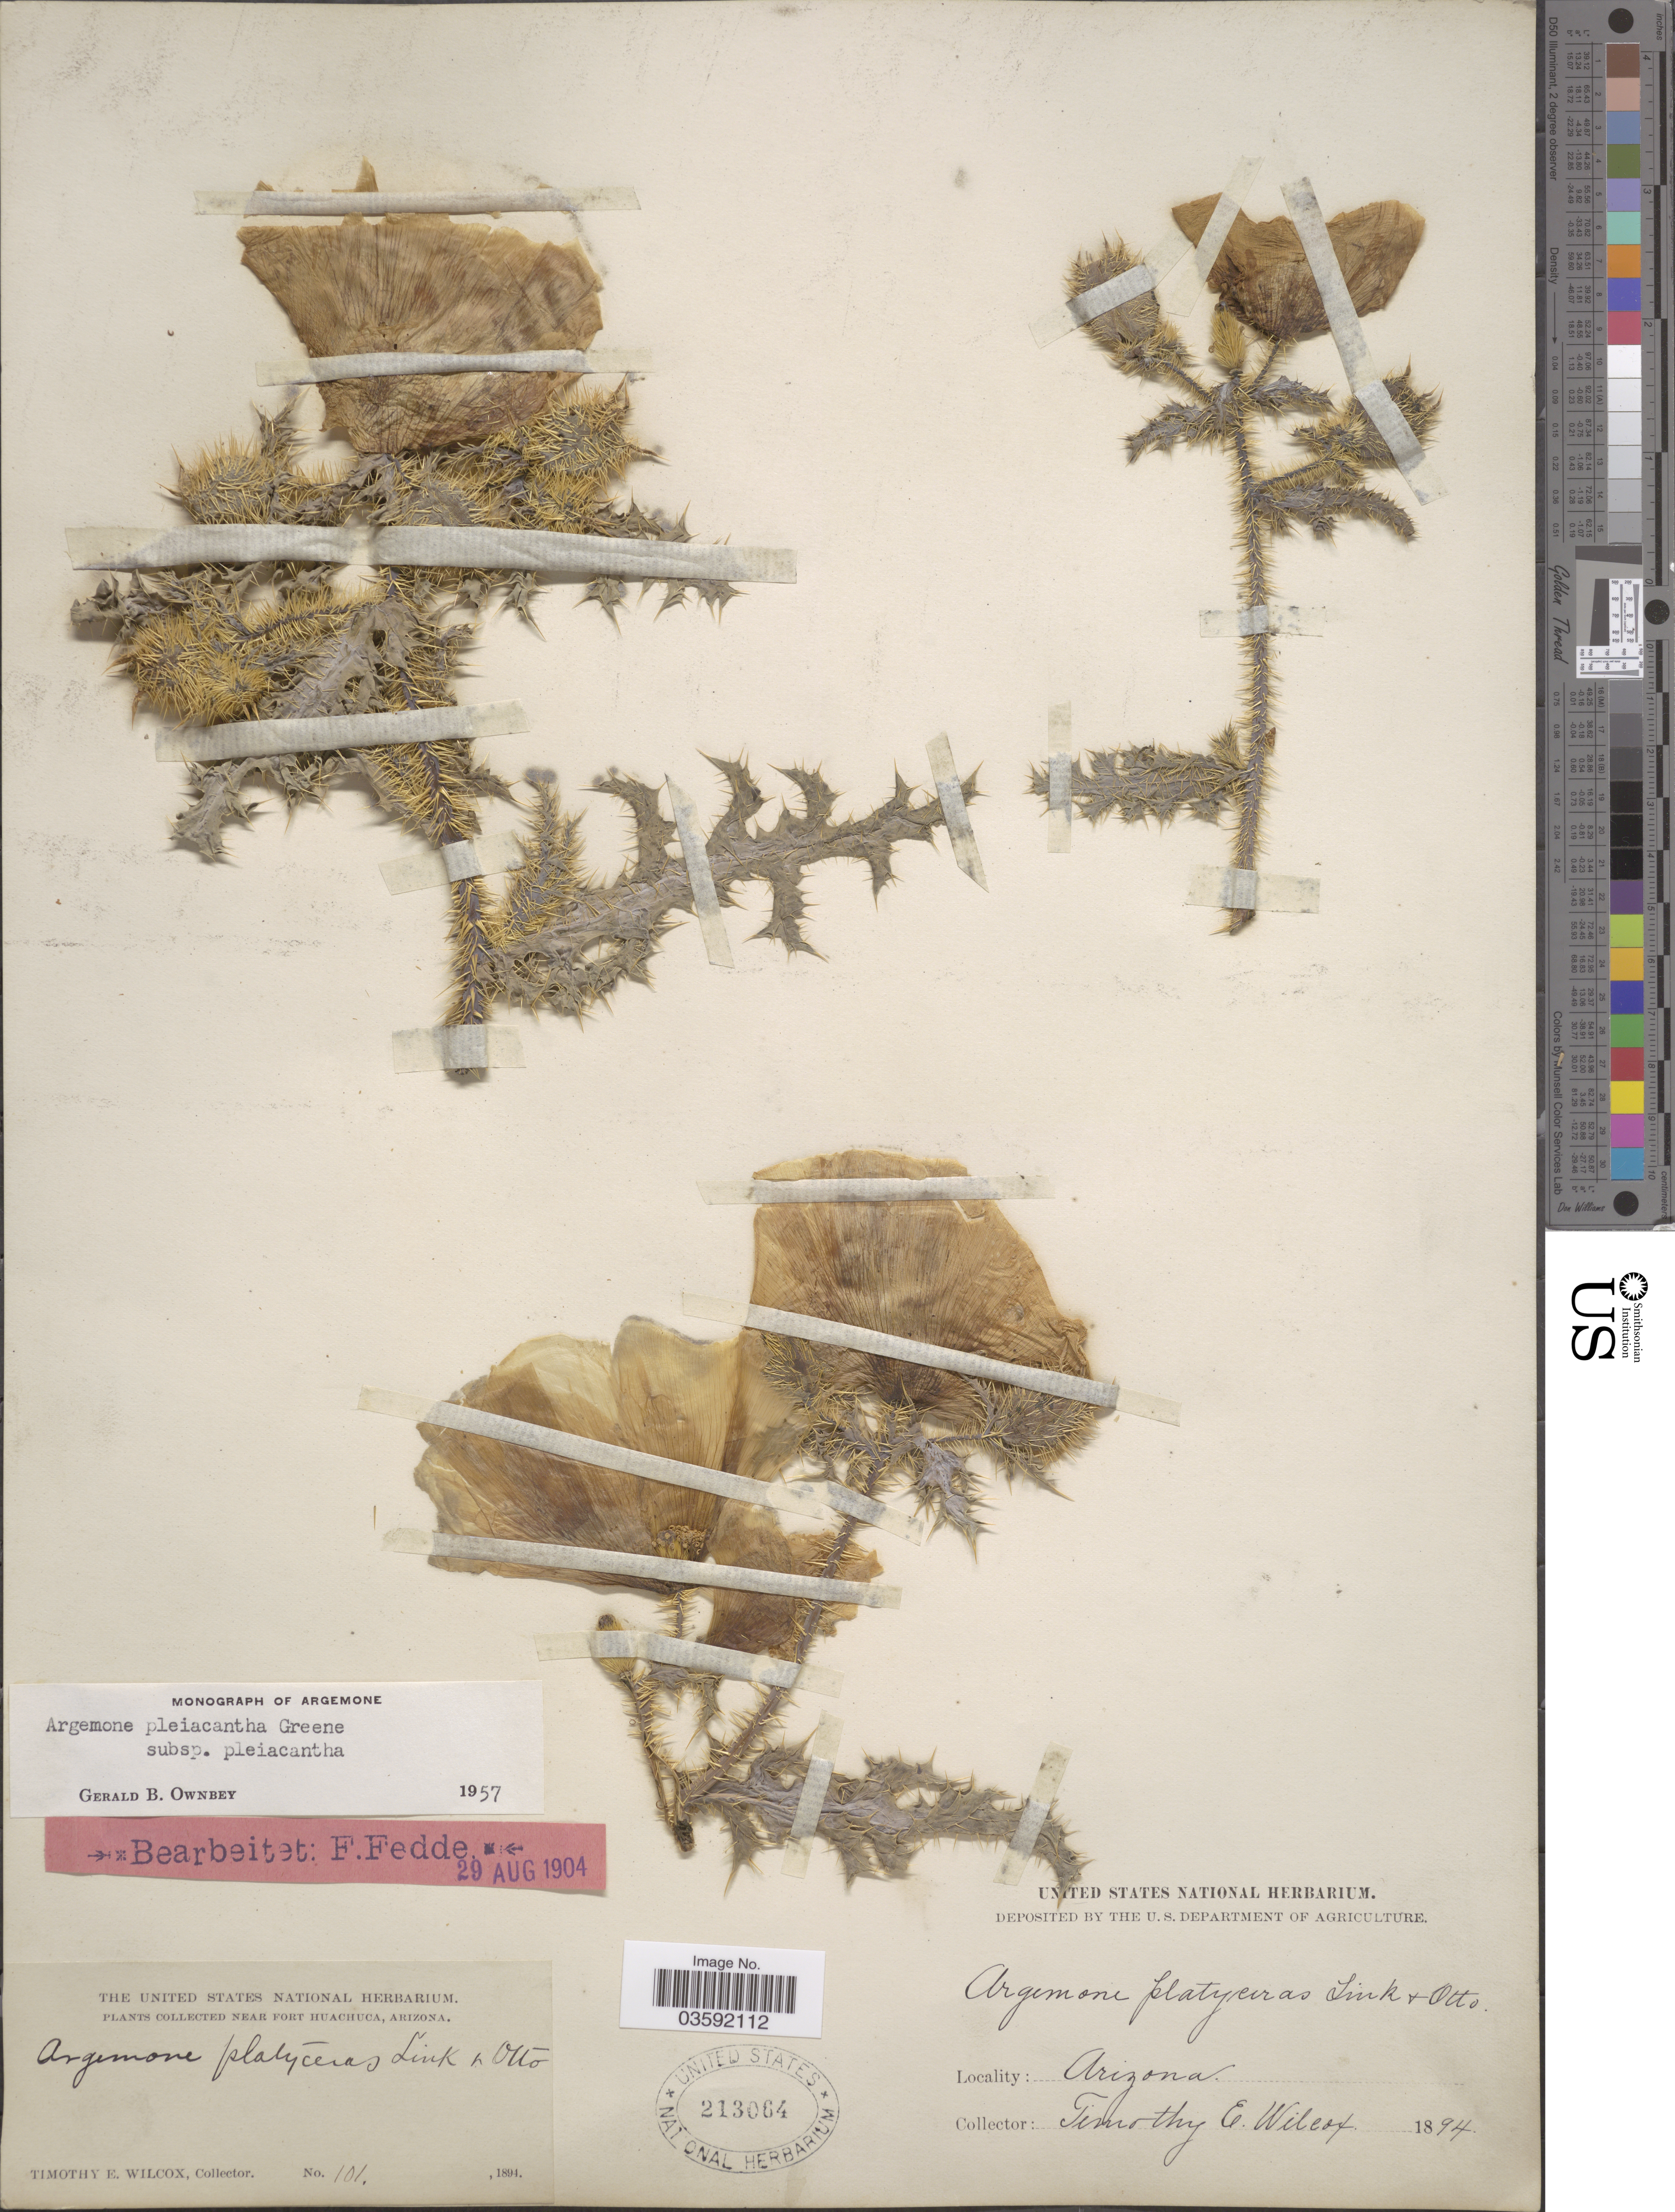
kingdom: Plantae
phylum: Tracheophyta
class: Magnoliopsida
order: Ranunculales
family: Papaveraceae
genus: Argemone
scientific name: Argemone pleiacantha subsp. pleiacantha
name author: Greene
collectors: T. E. Wilcox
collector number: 101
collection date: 1894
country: United States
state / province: Arizona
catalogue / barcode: US 213064